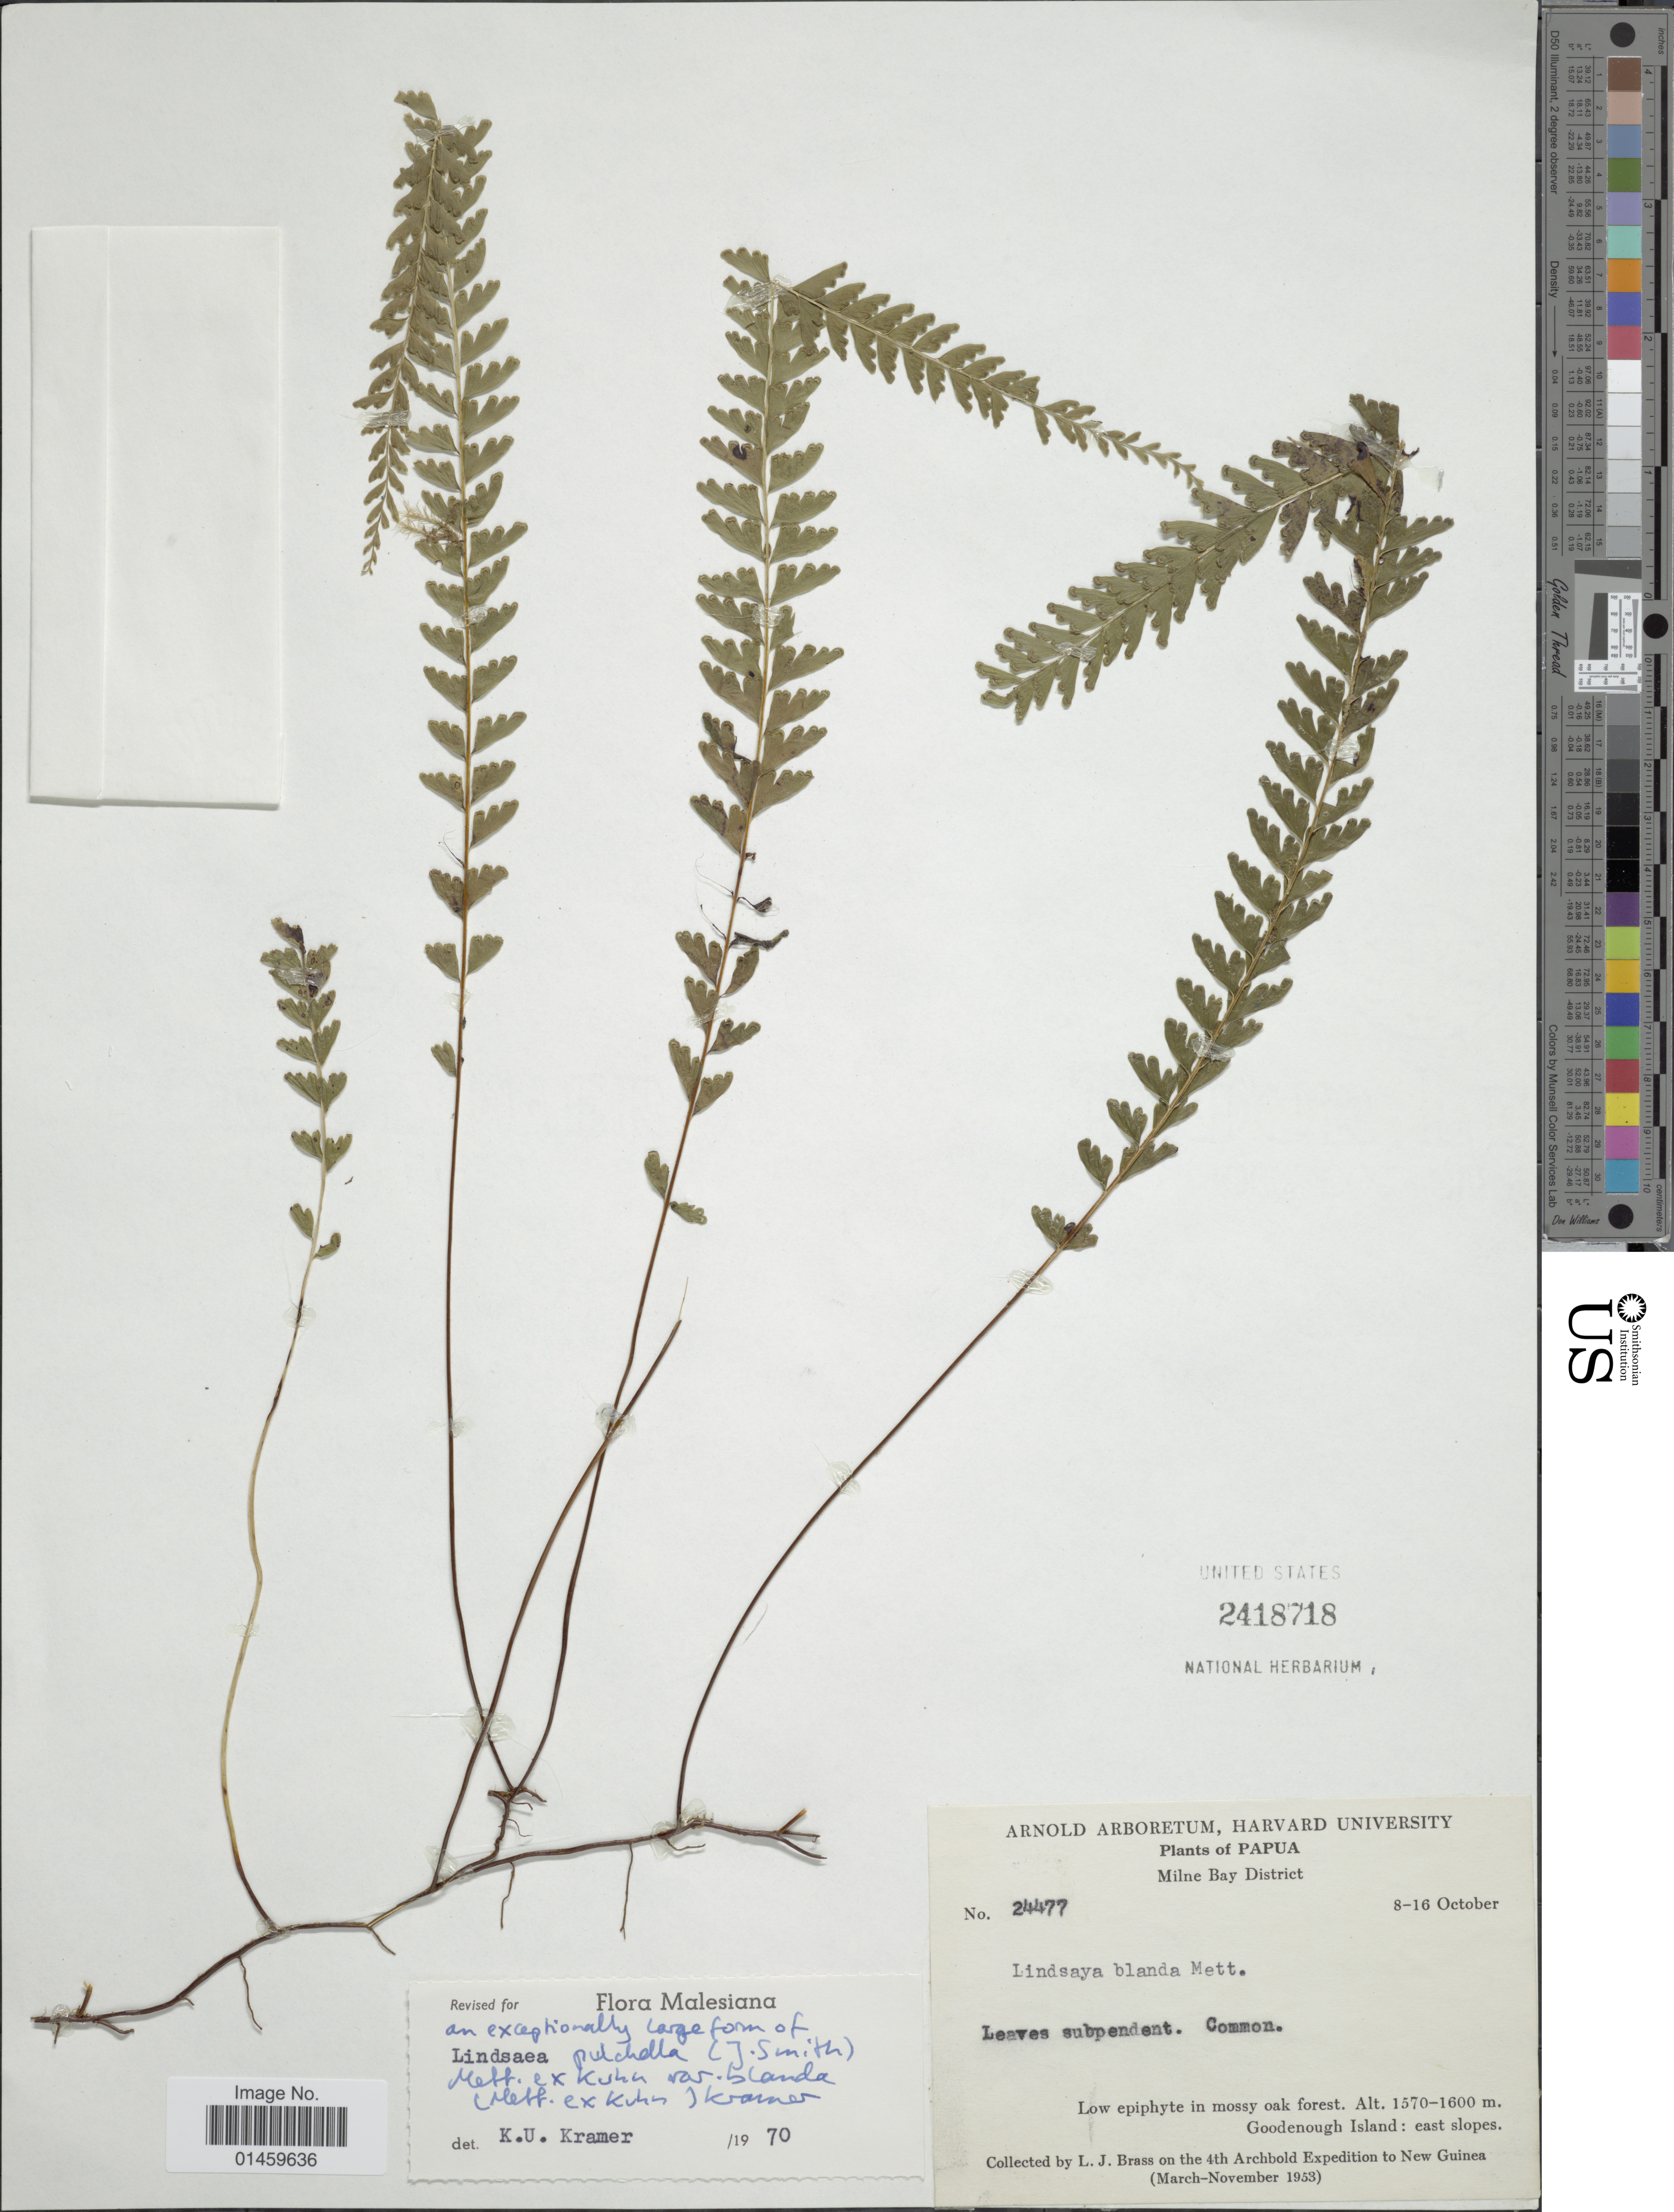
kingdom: Plantae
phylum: Tracheophyta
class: Polypodiopsida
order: Polypodiales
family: Lindsaeaceae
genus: Lindsaea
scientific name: Lindsaea pulchella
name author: (J. Sm.) Mett. ex Kuhn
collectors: L. J. Brass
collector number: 24477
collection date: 1953-10-08/1953-10-16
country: Papua New Guinea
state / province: Milne Bay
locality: Papua. Milne Bay. Goodenough Island: east slopes.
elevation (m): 1570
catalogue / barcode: US 2418718